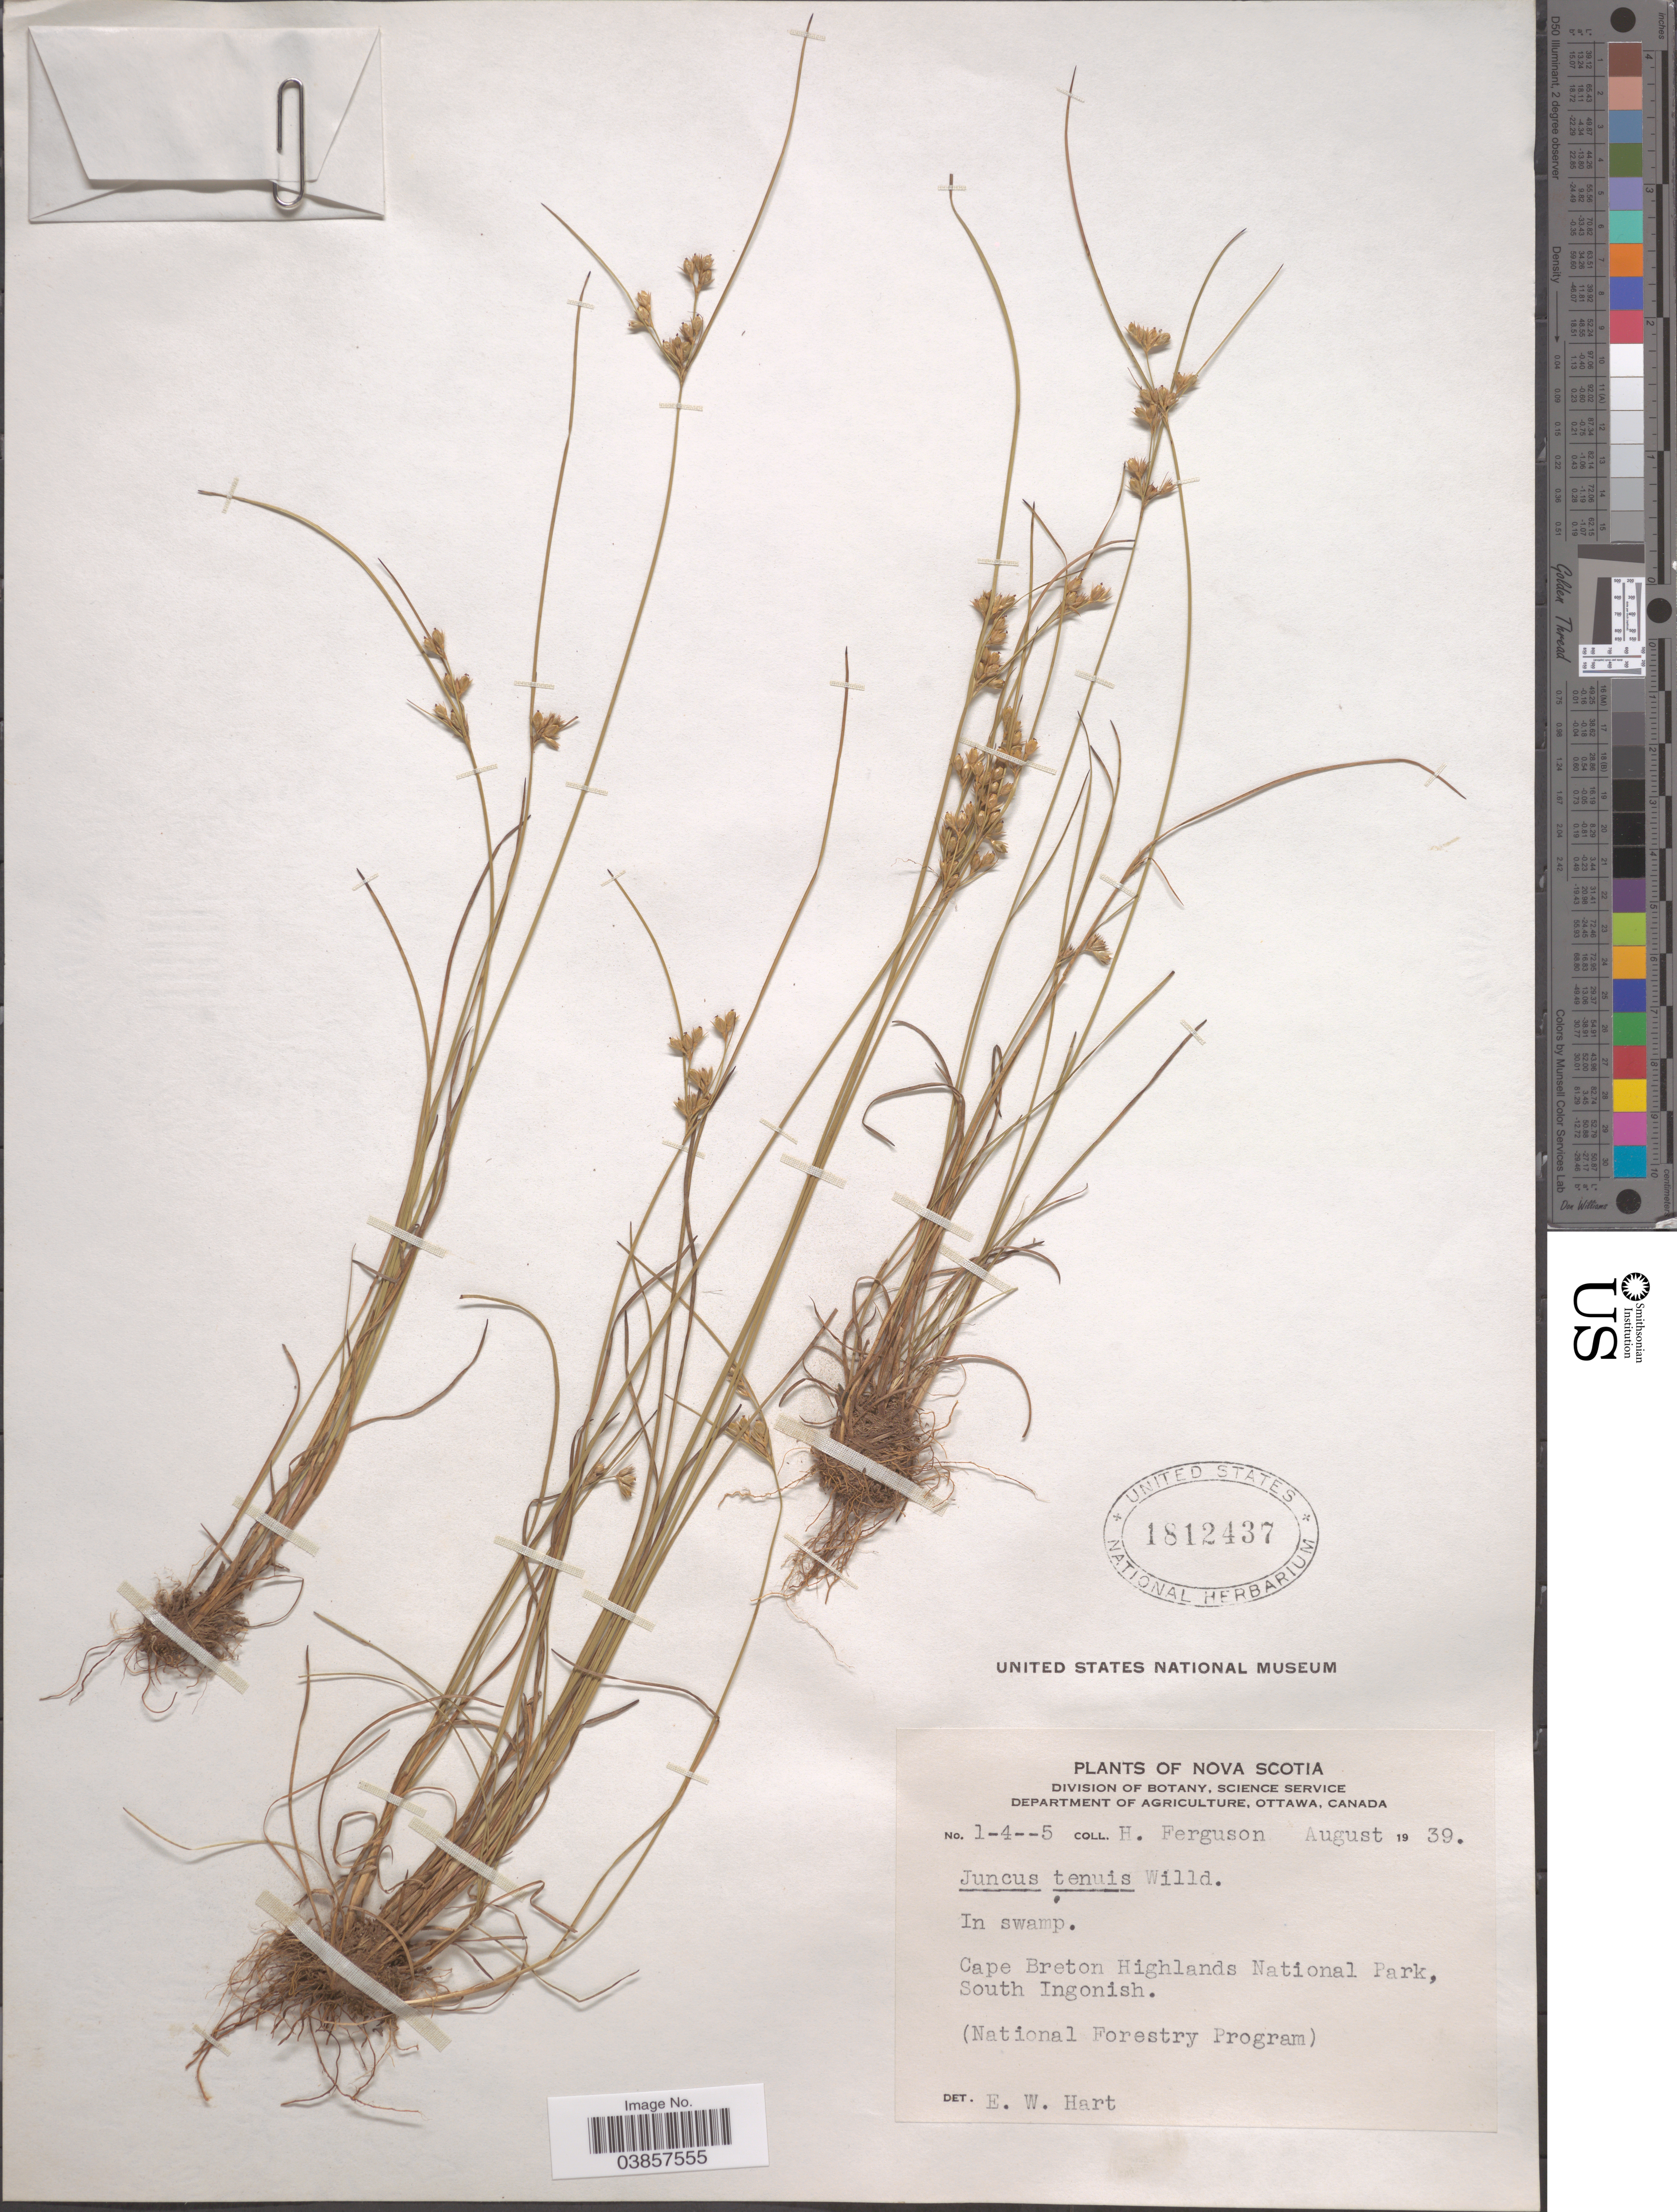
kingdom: Plantae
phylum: Tracheophyta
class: Liliopsida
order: Poales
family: Juncaceae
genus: Juncus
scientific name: Juncus tenuis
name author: Willd.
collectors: H. Ferguson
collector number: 1-4--5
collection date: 1939-08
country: Canada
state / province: Nova Scotia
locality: Cape Breton Highlands National Park, South Ingonish. (National Forestry Program) [unsure placement].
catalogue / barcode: US 1812437